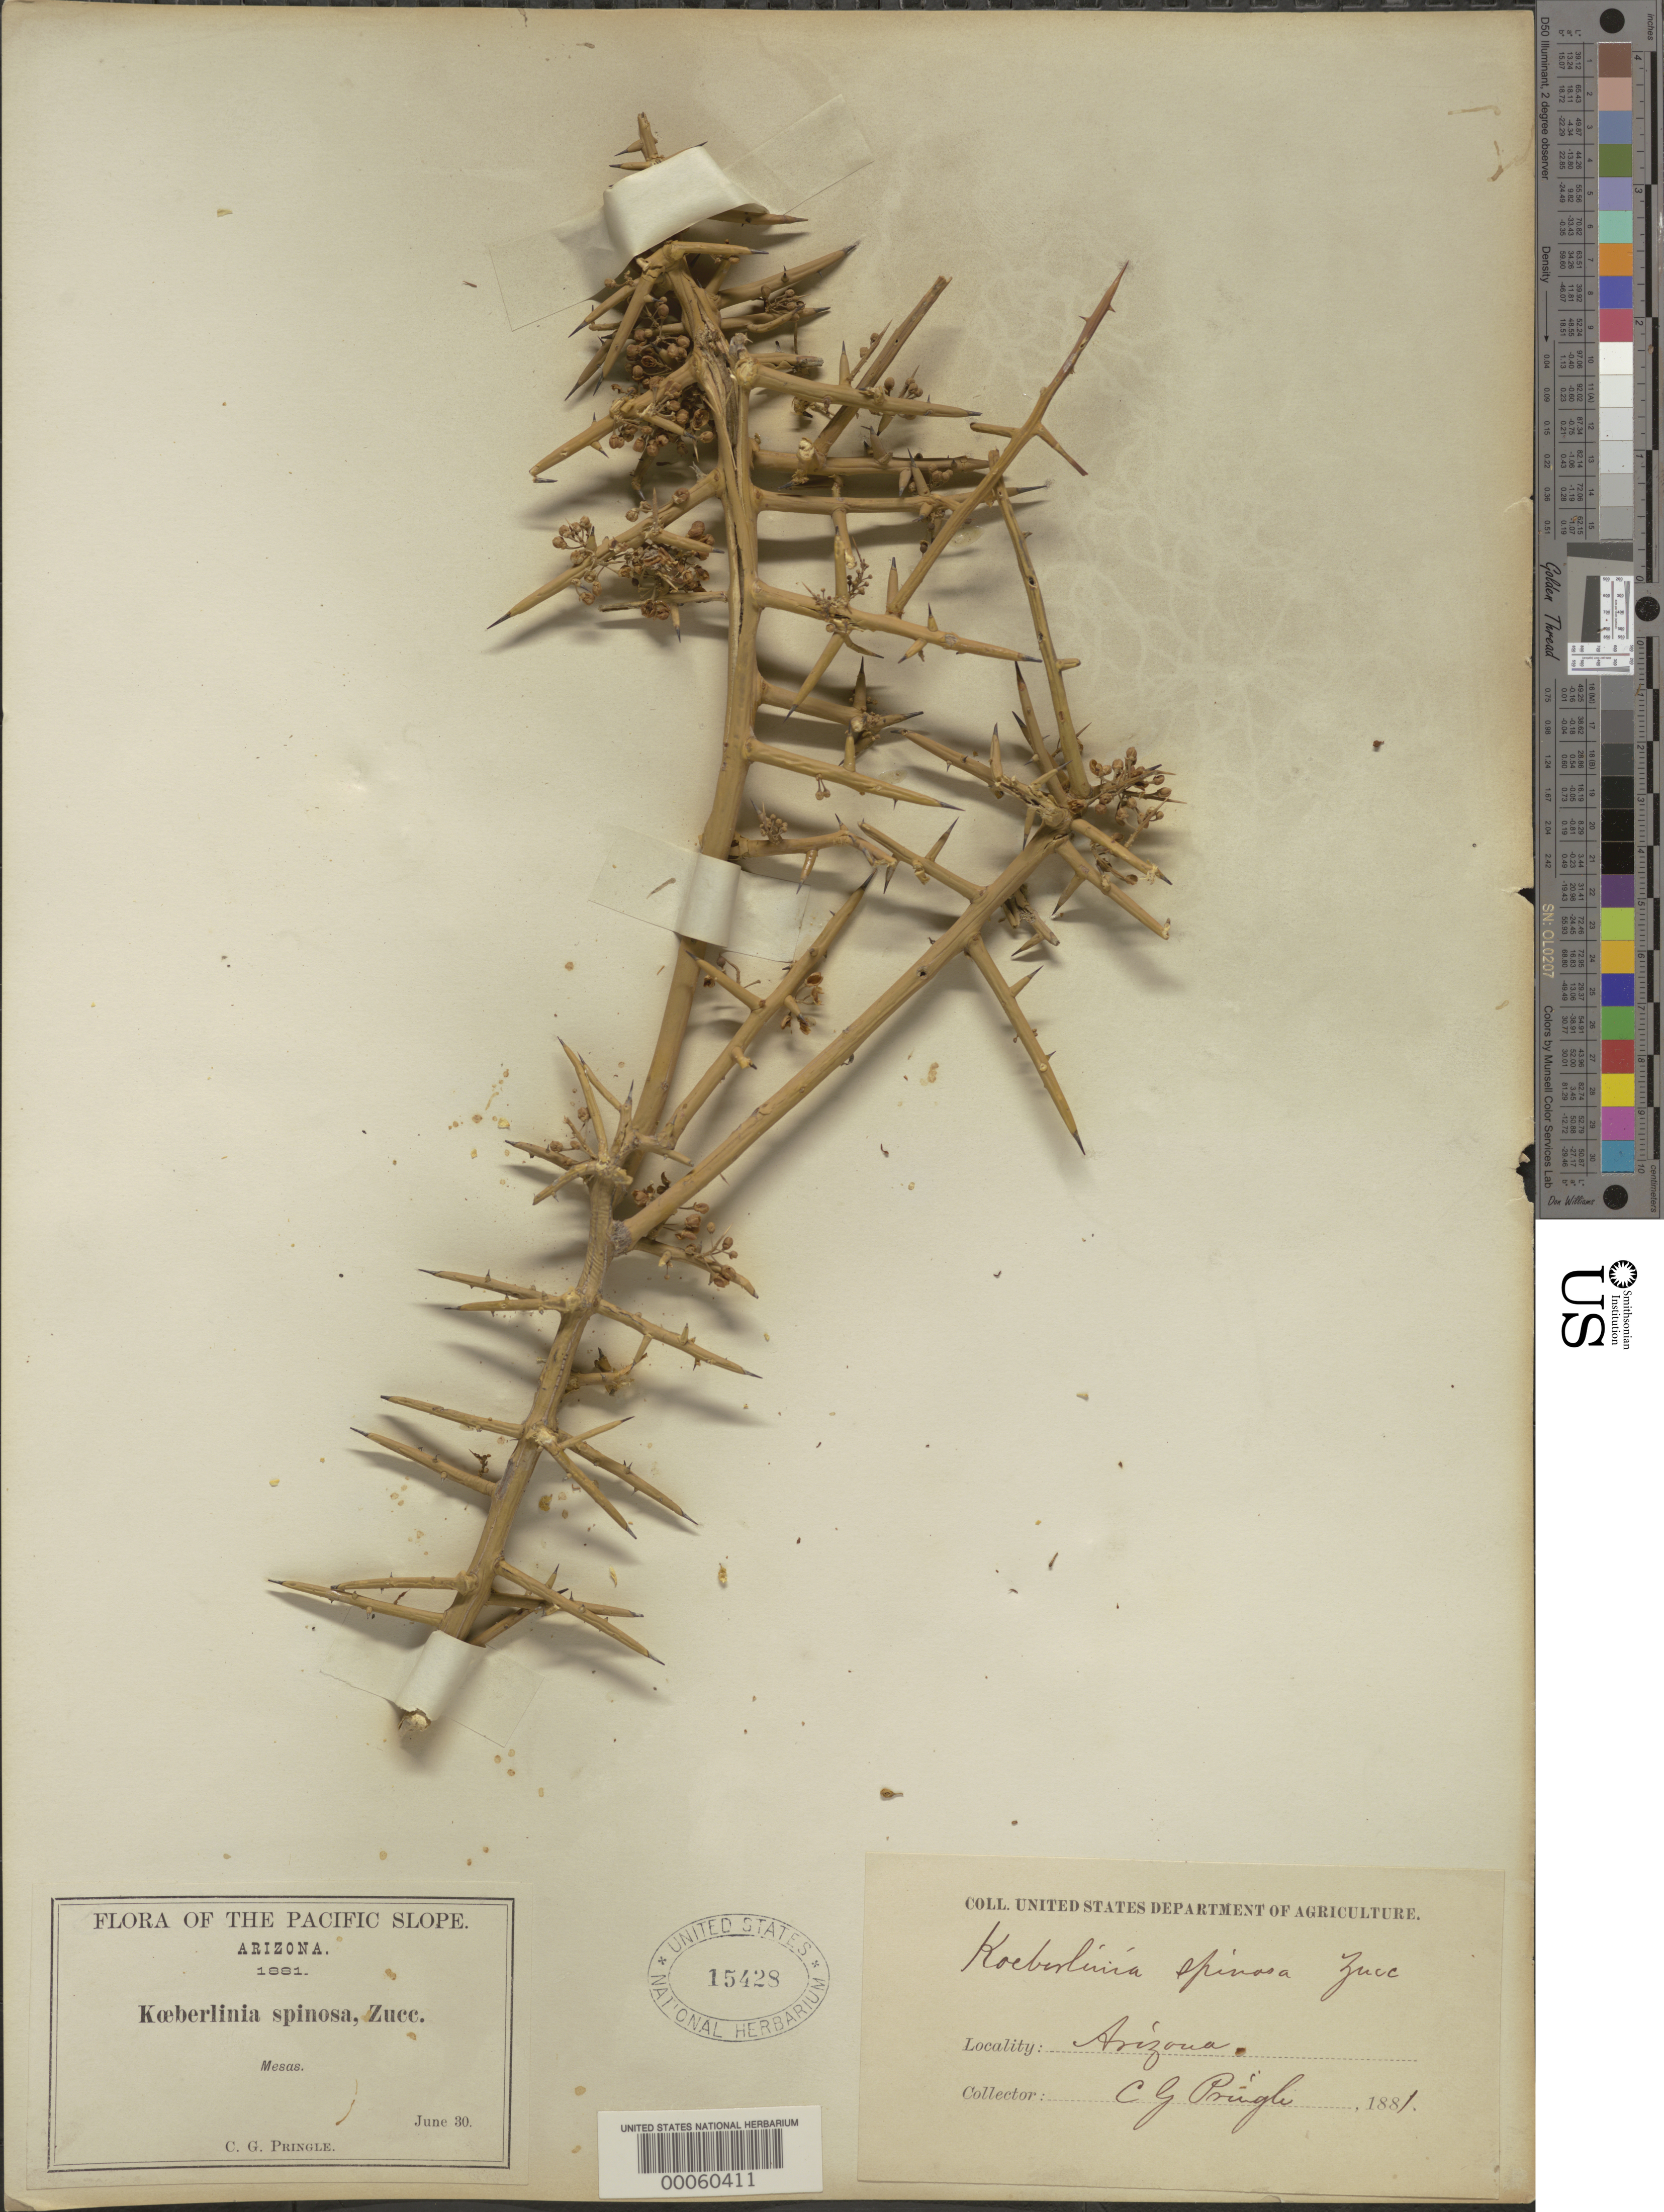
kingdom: Plantae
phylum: Tracheophyta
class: Magnoliopsida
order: Brassicales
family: Koeberliniaceae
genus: Koeberlinia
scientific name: Koeberlinia spinosa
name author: Zucc.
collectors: C. G. Pringle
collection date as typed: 30 Jun 1881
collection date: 1881-06-30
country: United States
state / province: Arizona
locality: Mesas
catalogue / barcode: US 15428